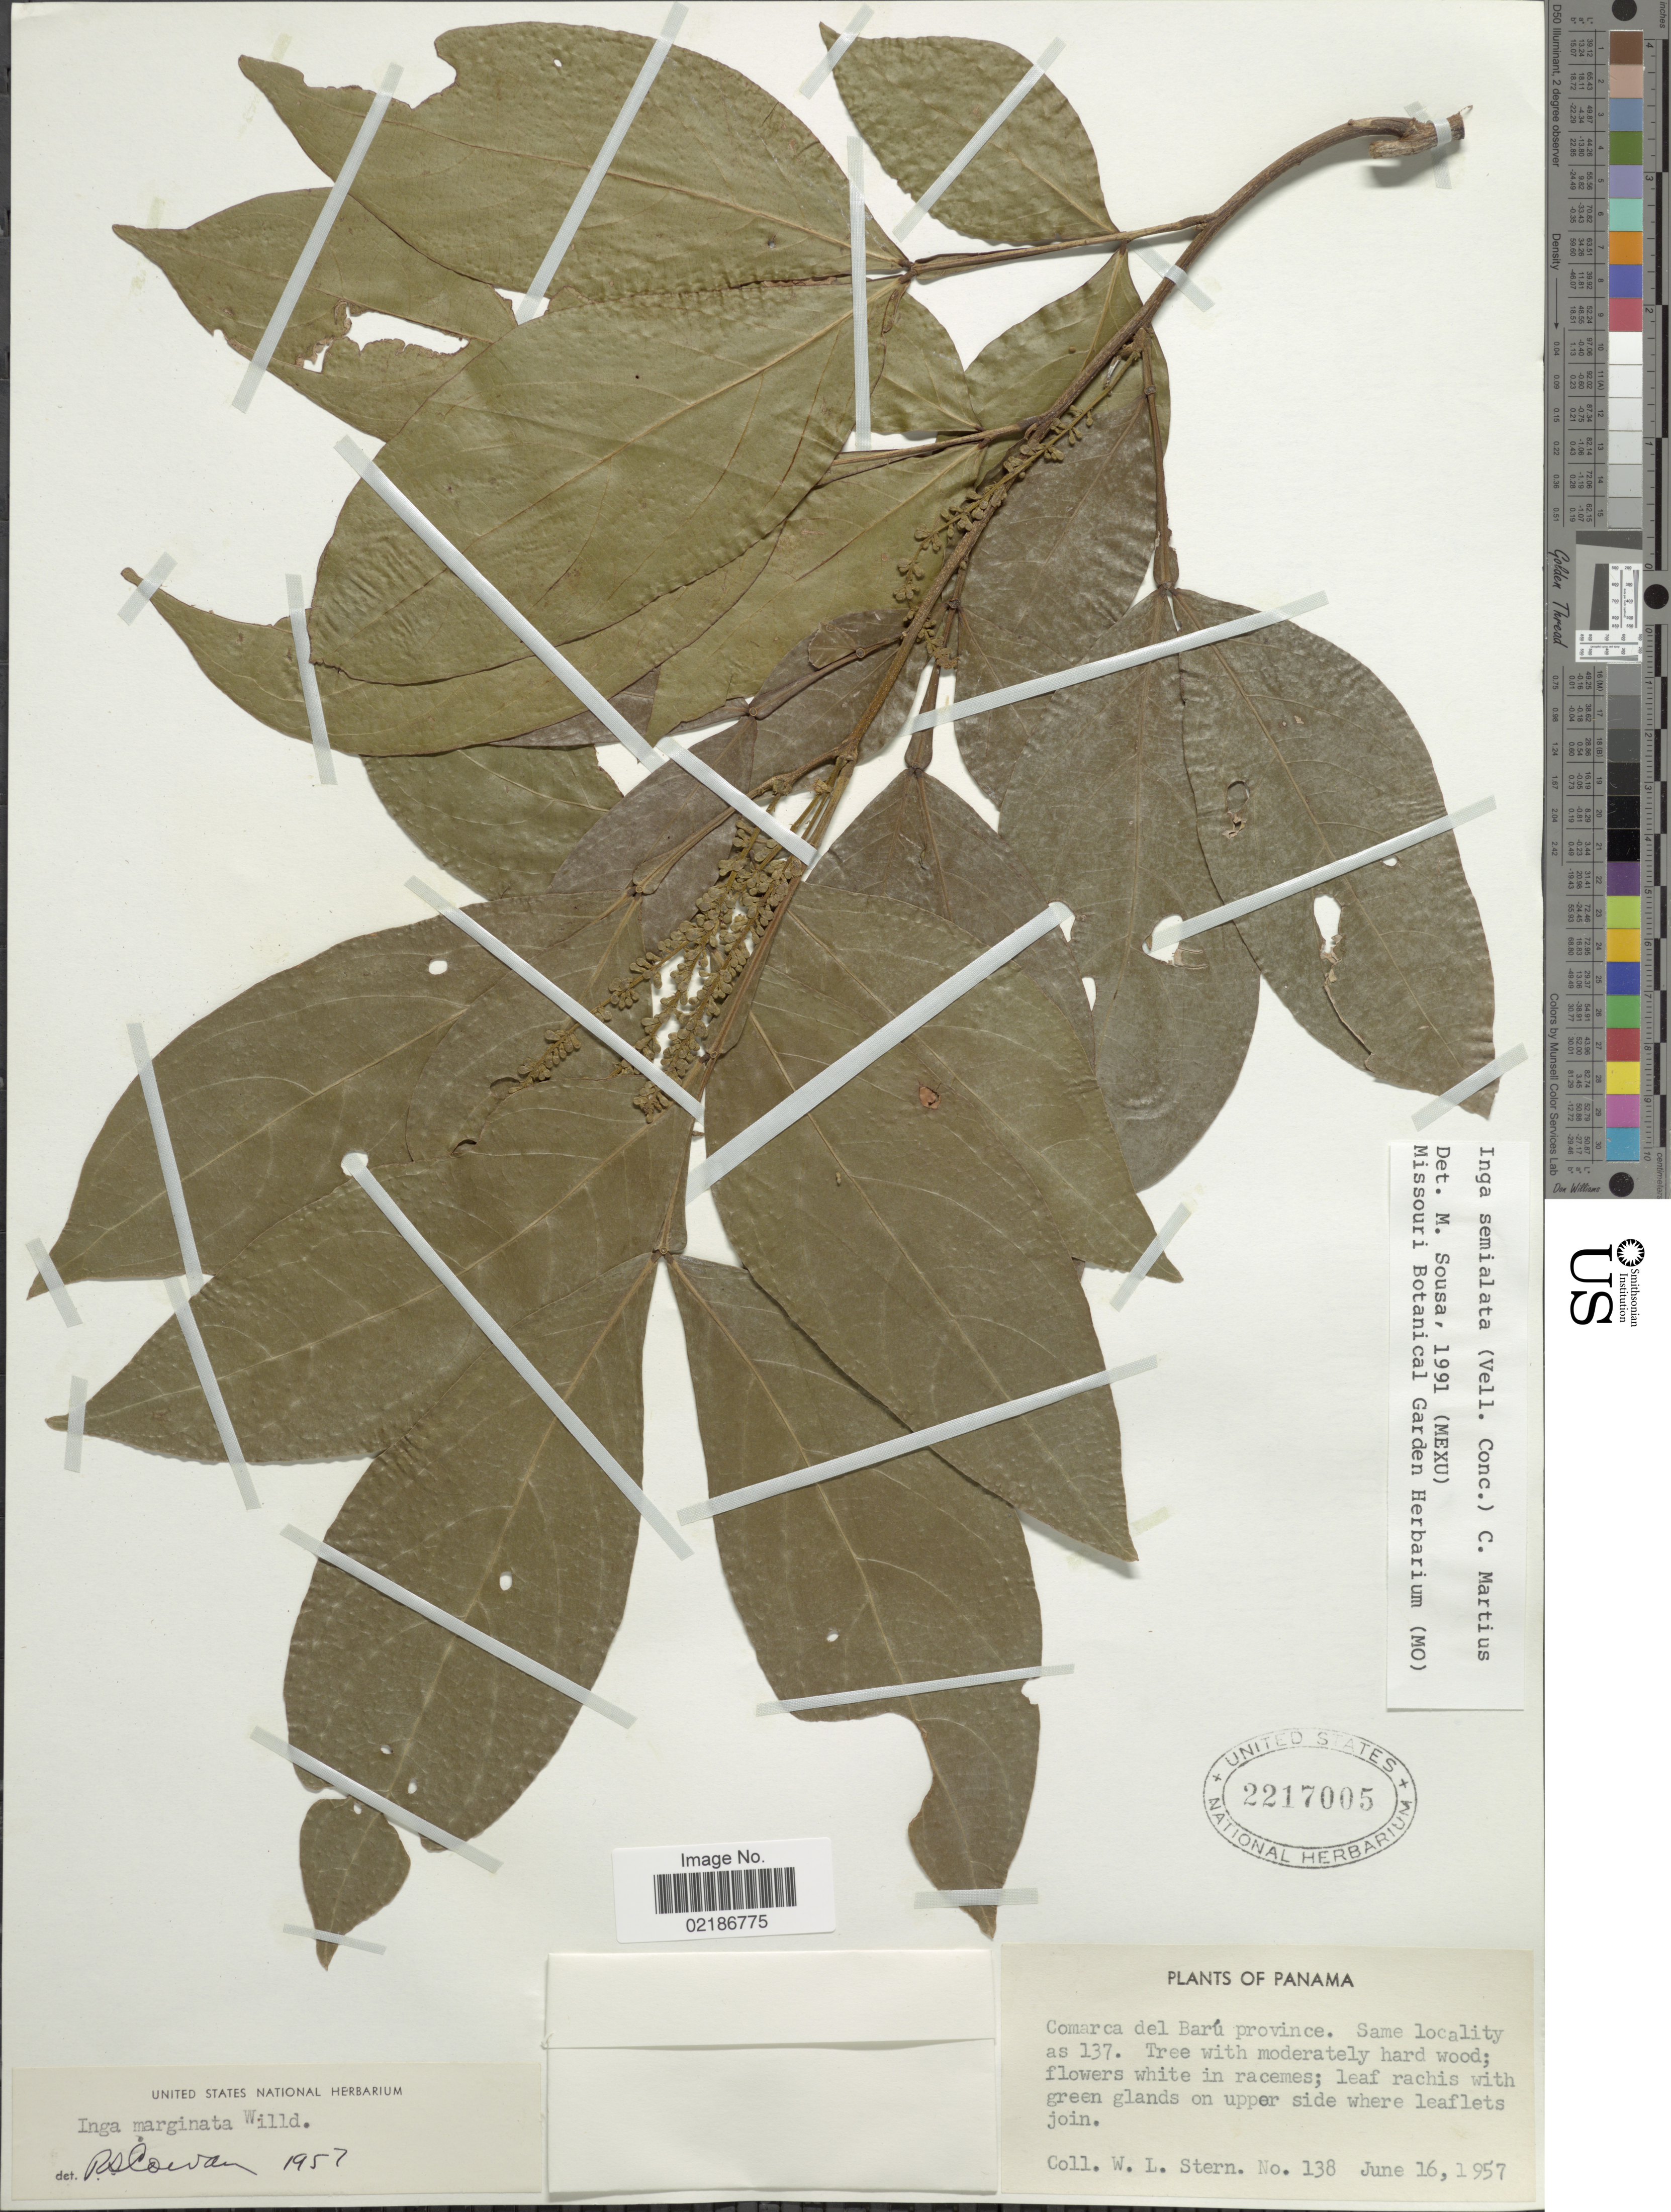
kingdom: Plantae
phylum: Tracheophyta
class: Magnoliopsida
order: Fabales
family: Fabaceae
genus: Inga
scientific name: Inga marginata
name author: Willd.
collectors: W. L. Stern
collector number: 138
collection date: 1957-06-16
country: Panama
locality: Comarca del Baru Province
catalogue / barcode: US 2217005